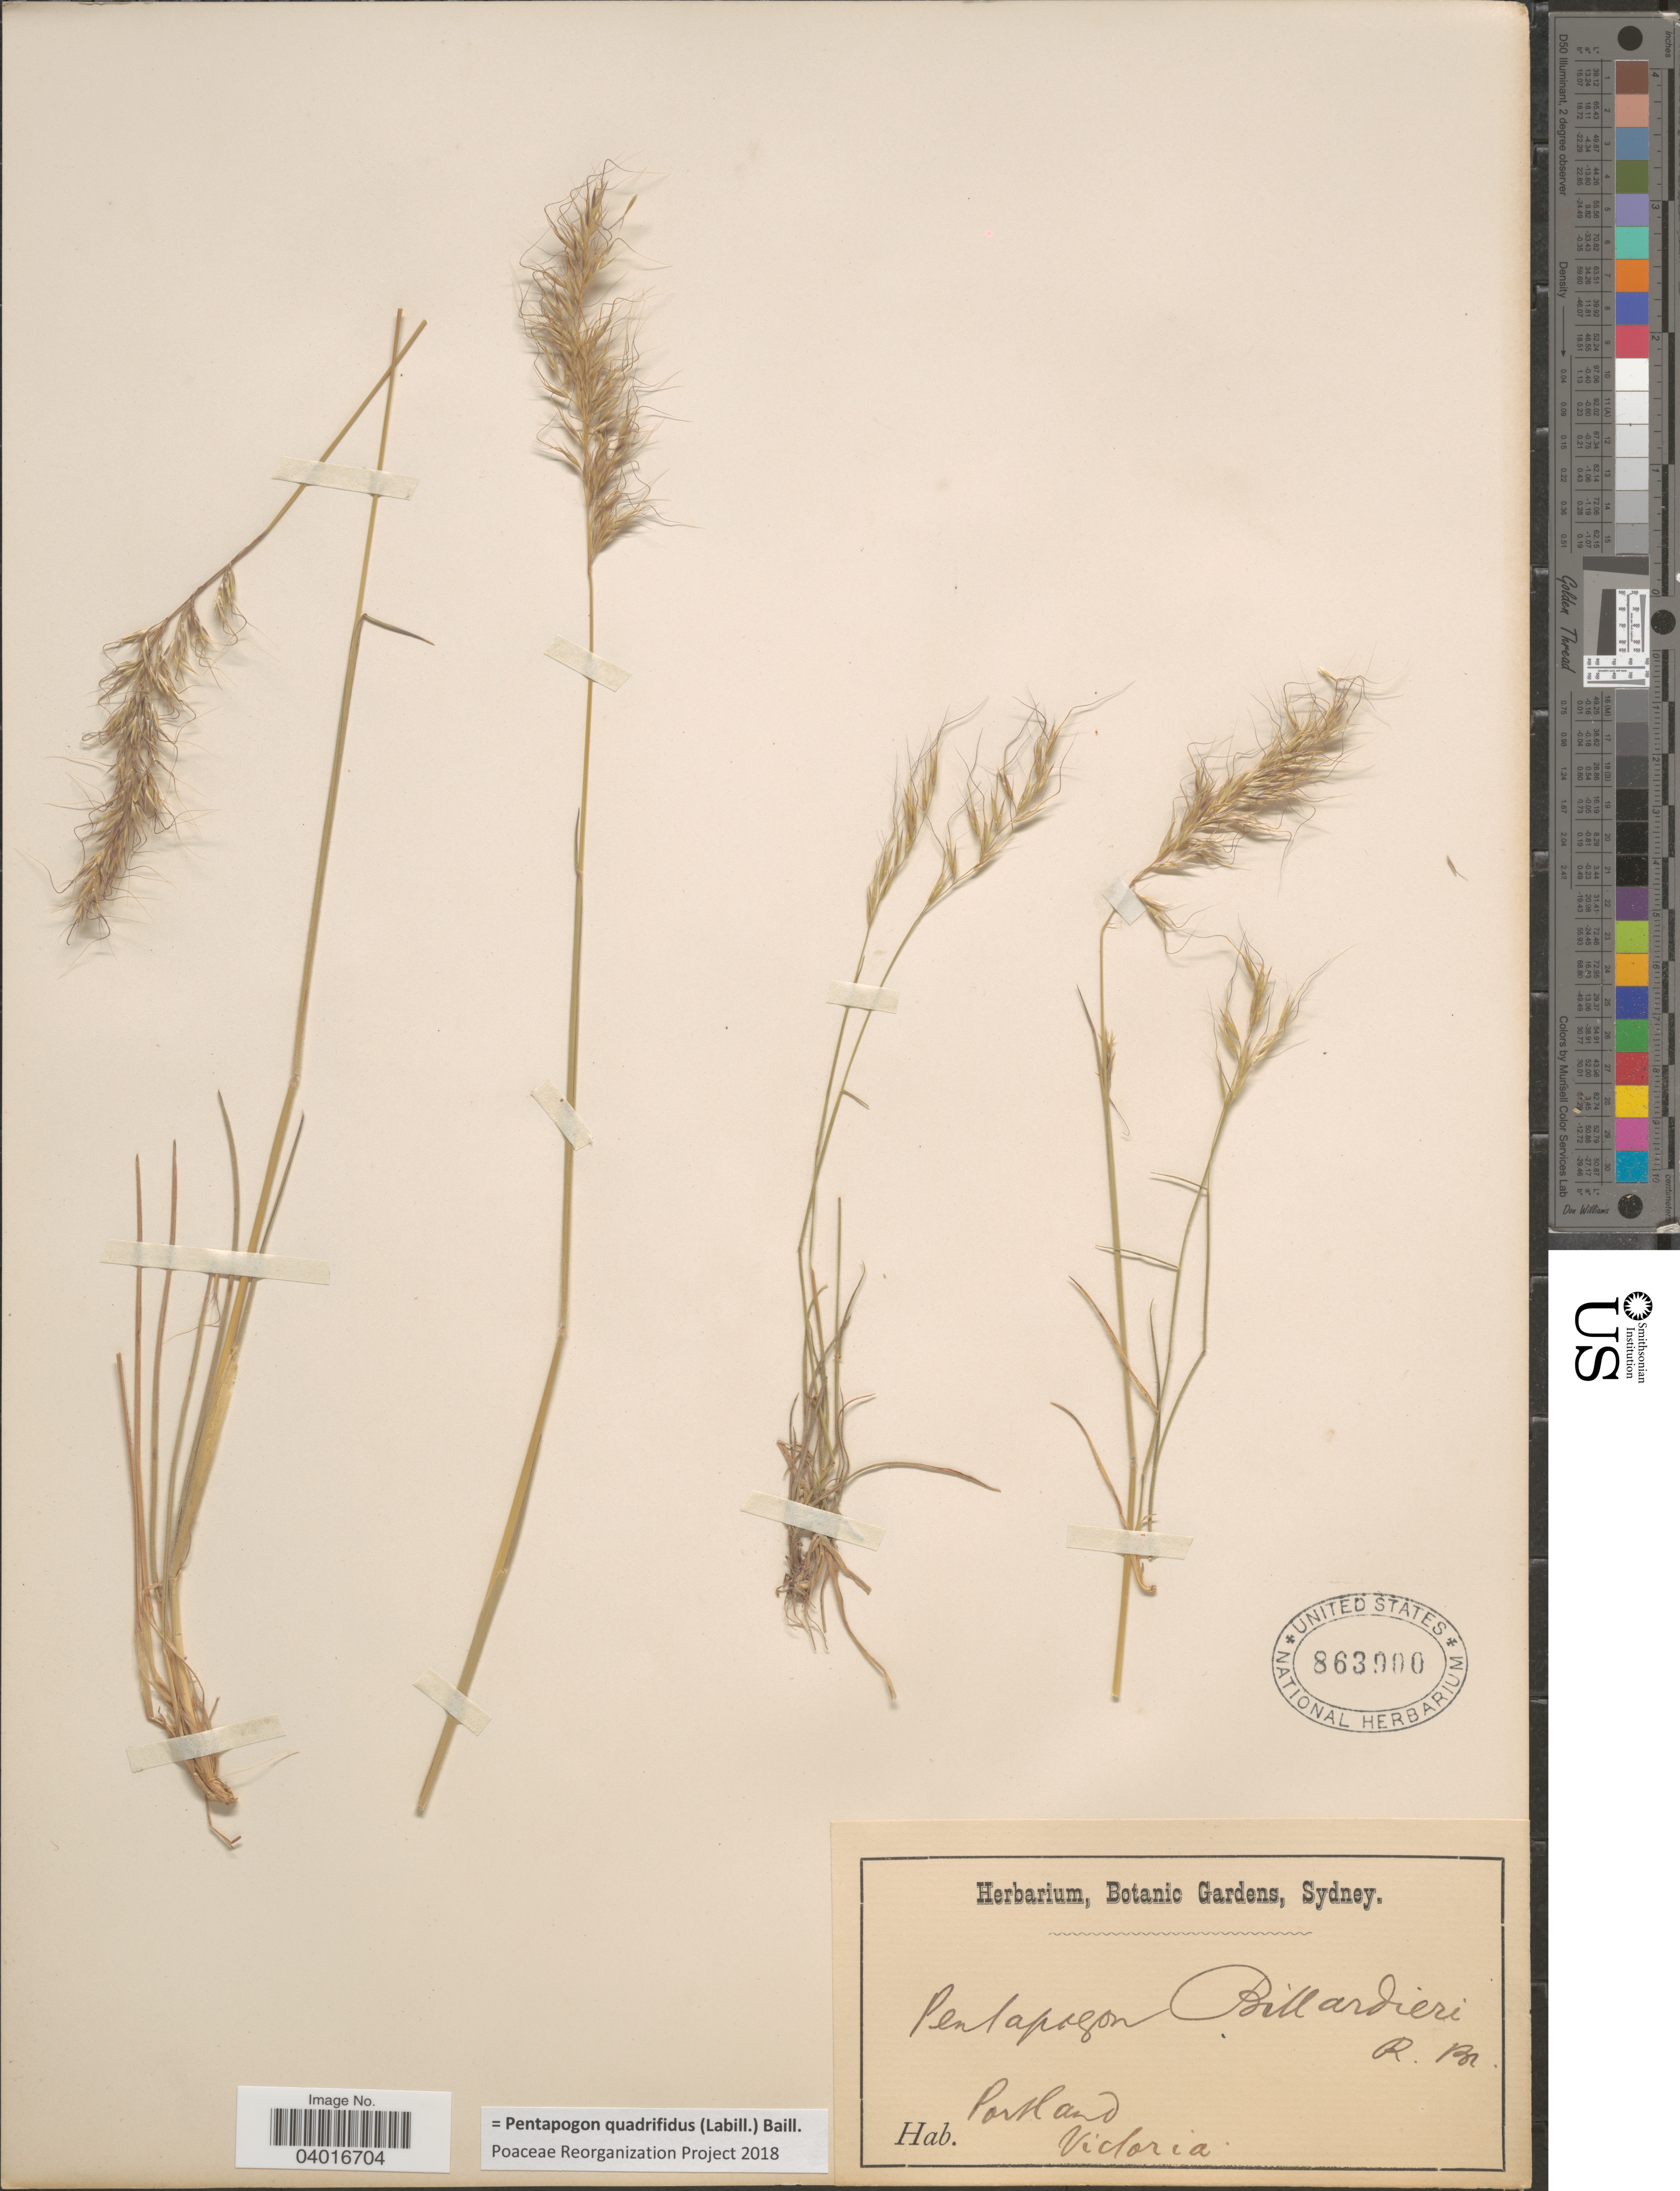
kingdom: Plantae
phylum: Tracheophyta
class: Liliopsida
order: Poales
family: Poaceae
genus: Pentapogon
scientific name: Pentapogon quadrifidus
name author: (Labill.) Baill.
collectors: ex herb. Botanic Gardens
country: Australia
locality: Portland, Victoria.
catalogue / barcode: US 863900